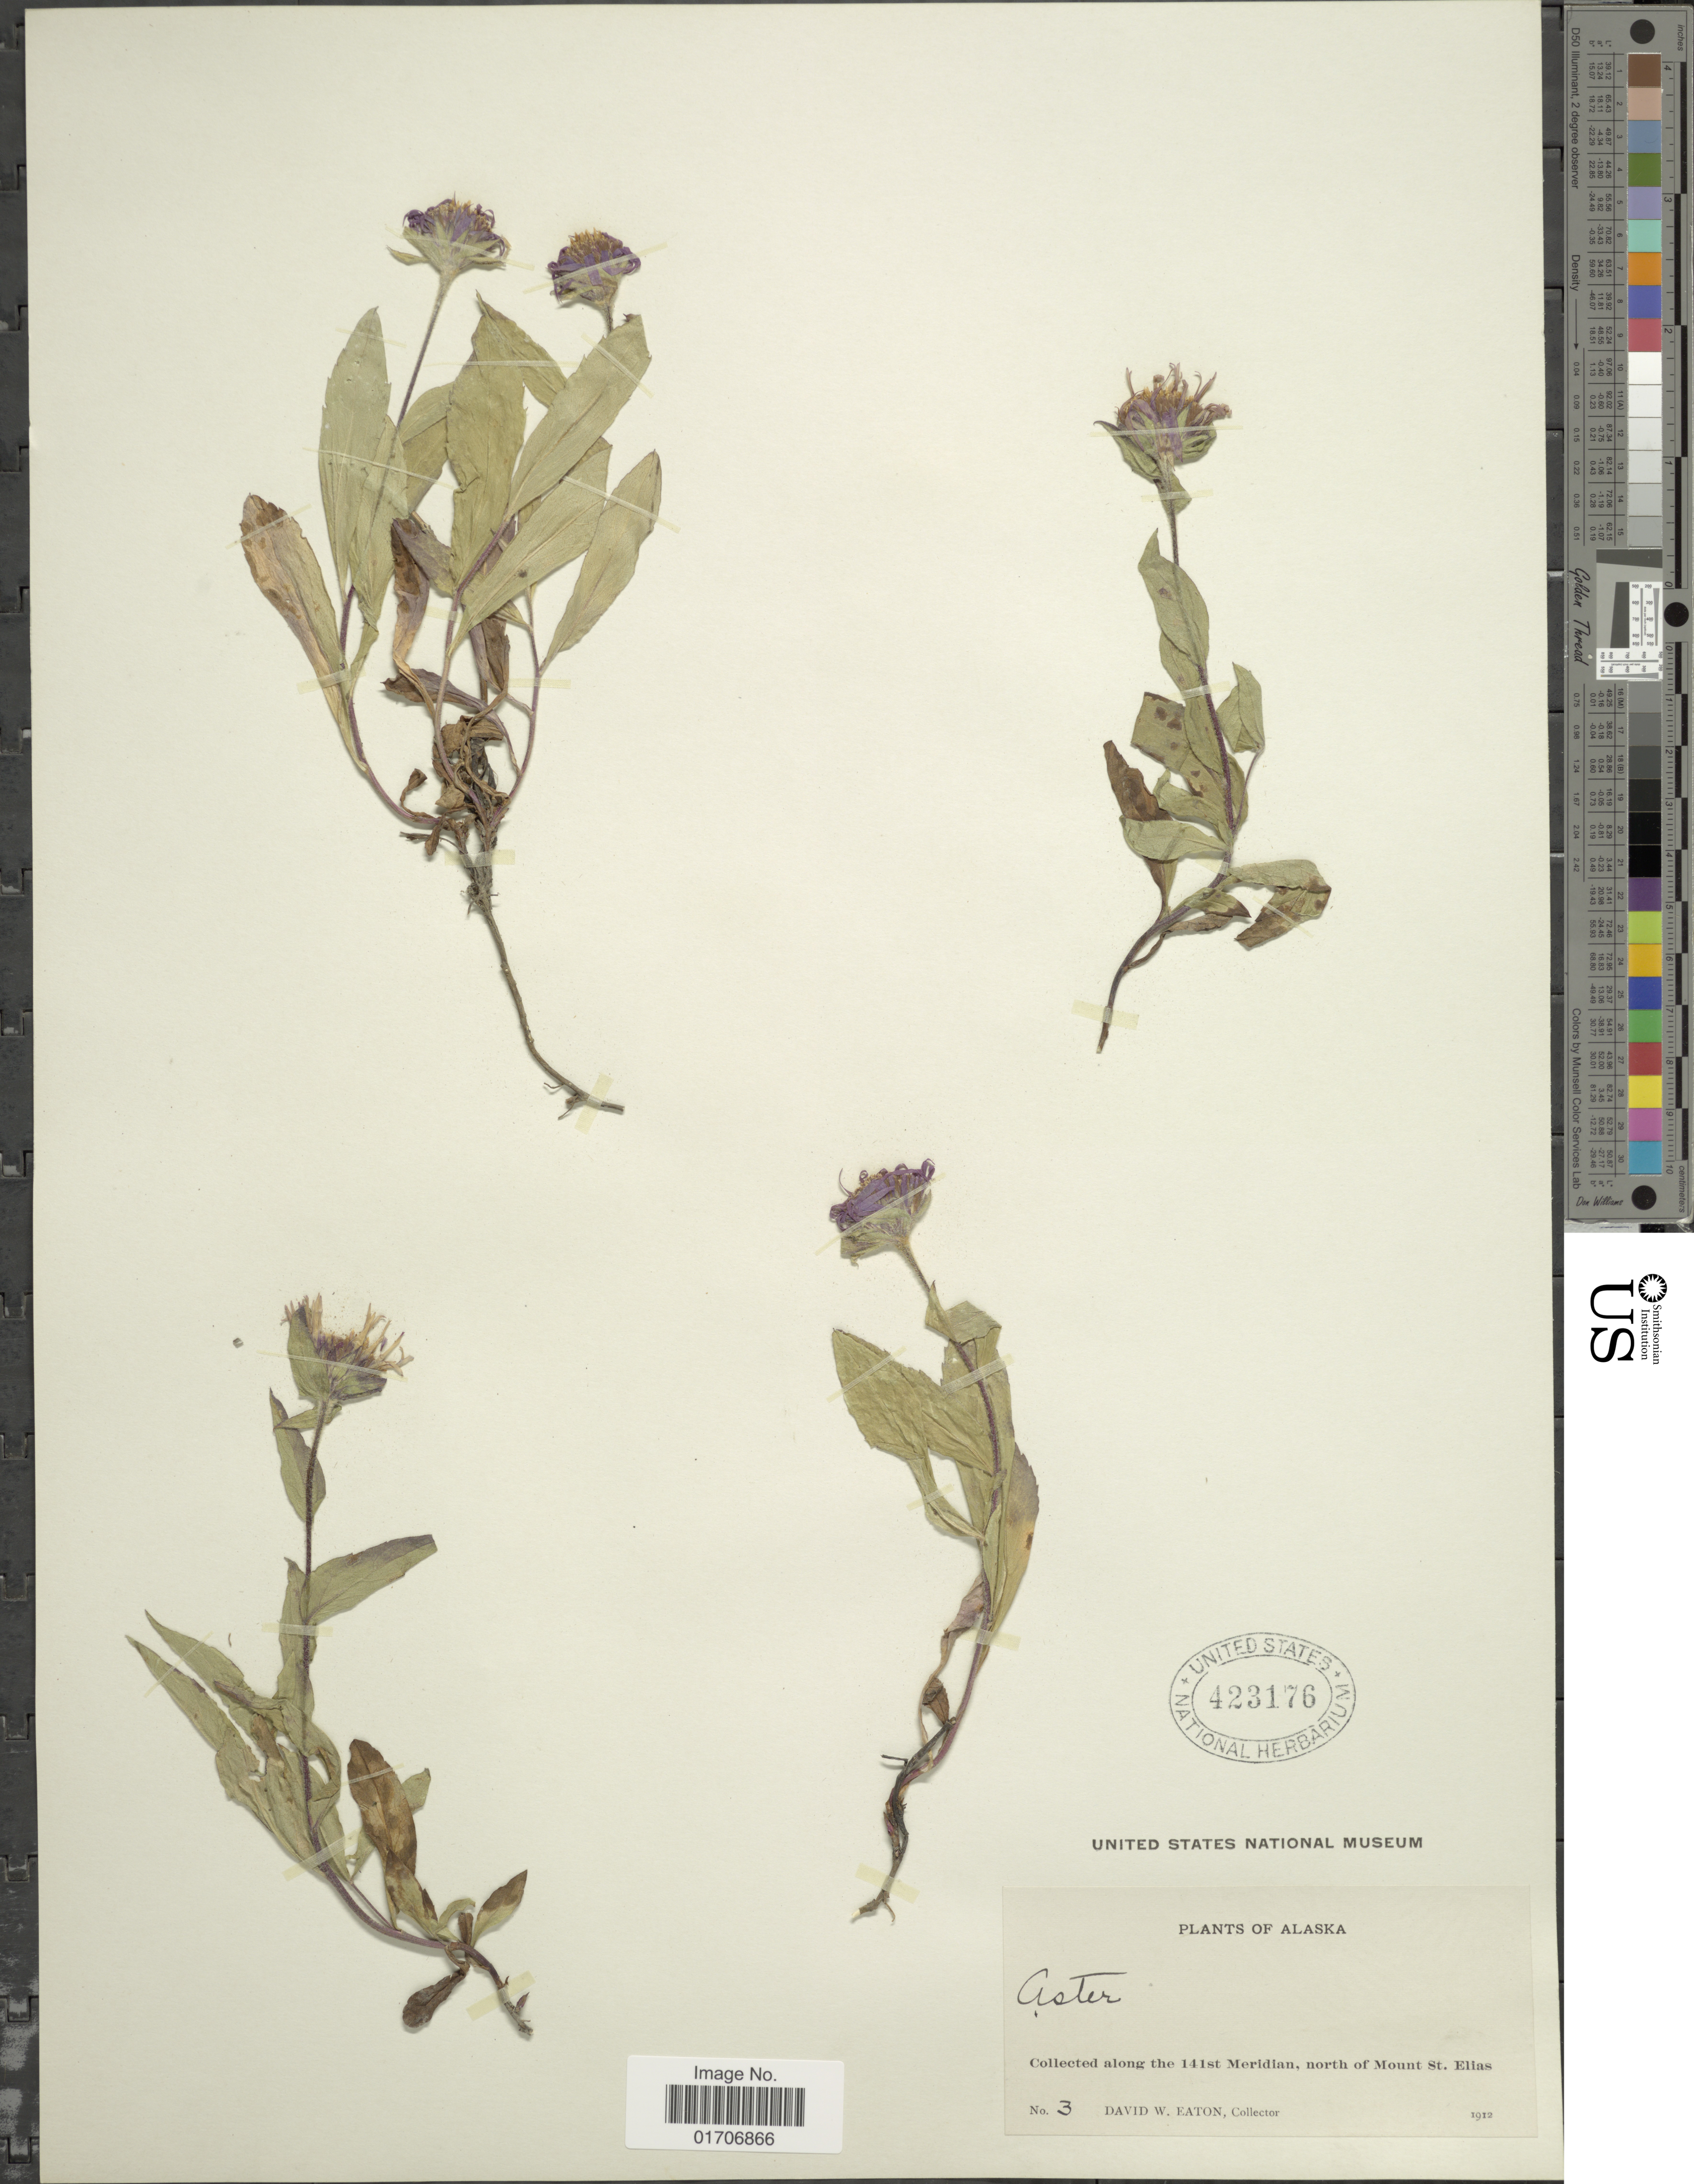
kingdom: Plantae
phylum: Tracheophyta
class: Magnoliopsida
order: Asterales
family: Asteraceae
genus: Eurybia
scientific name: Eurybia sibirica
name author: (L.) G.L. Nesom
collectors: D. Eaton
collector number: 3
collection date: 1912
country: United States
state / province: Alaska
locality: Along the 141st Meridian, north of Mount St. Elias.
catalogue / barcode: US 423176